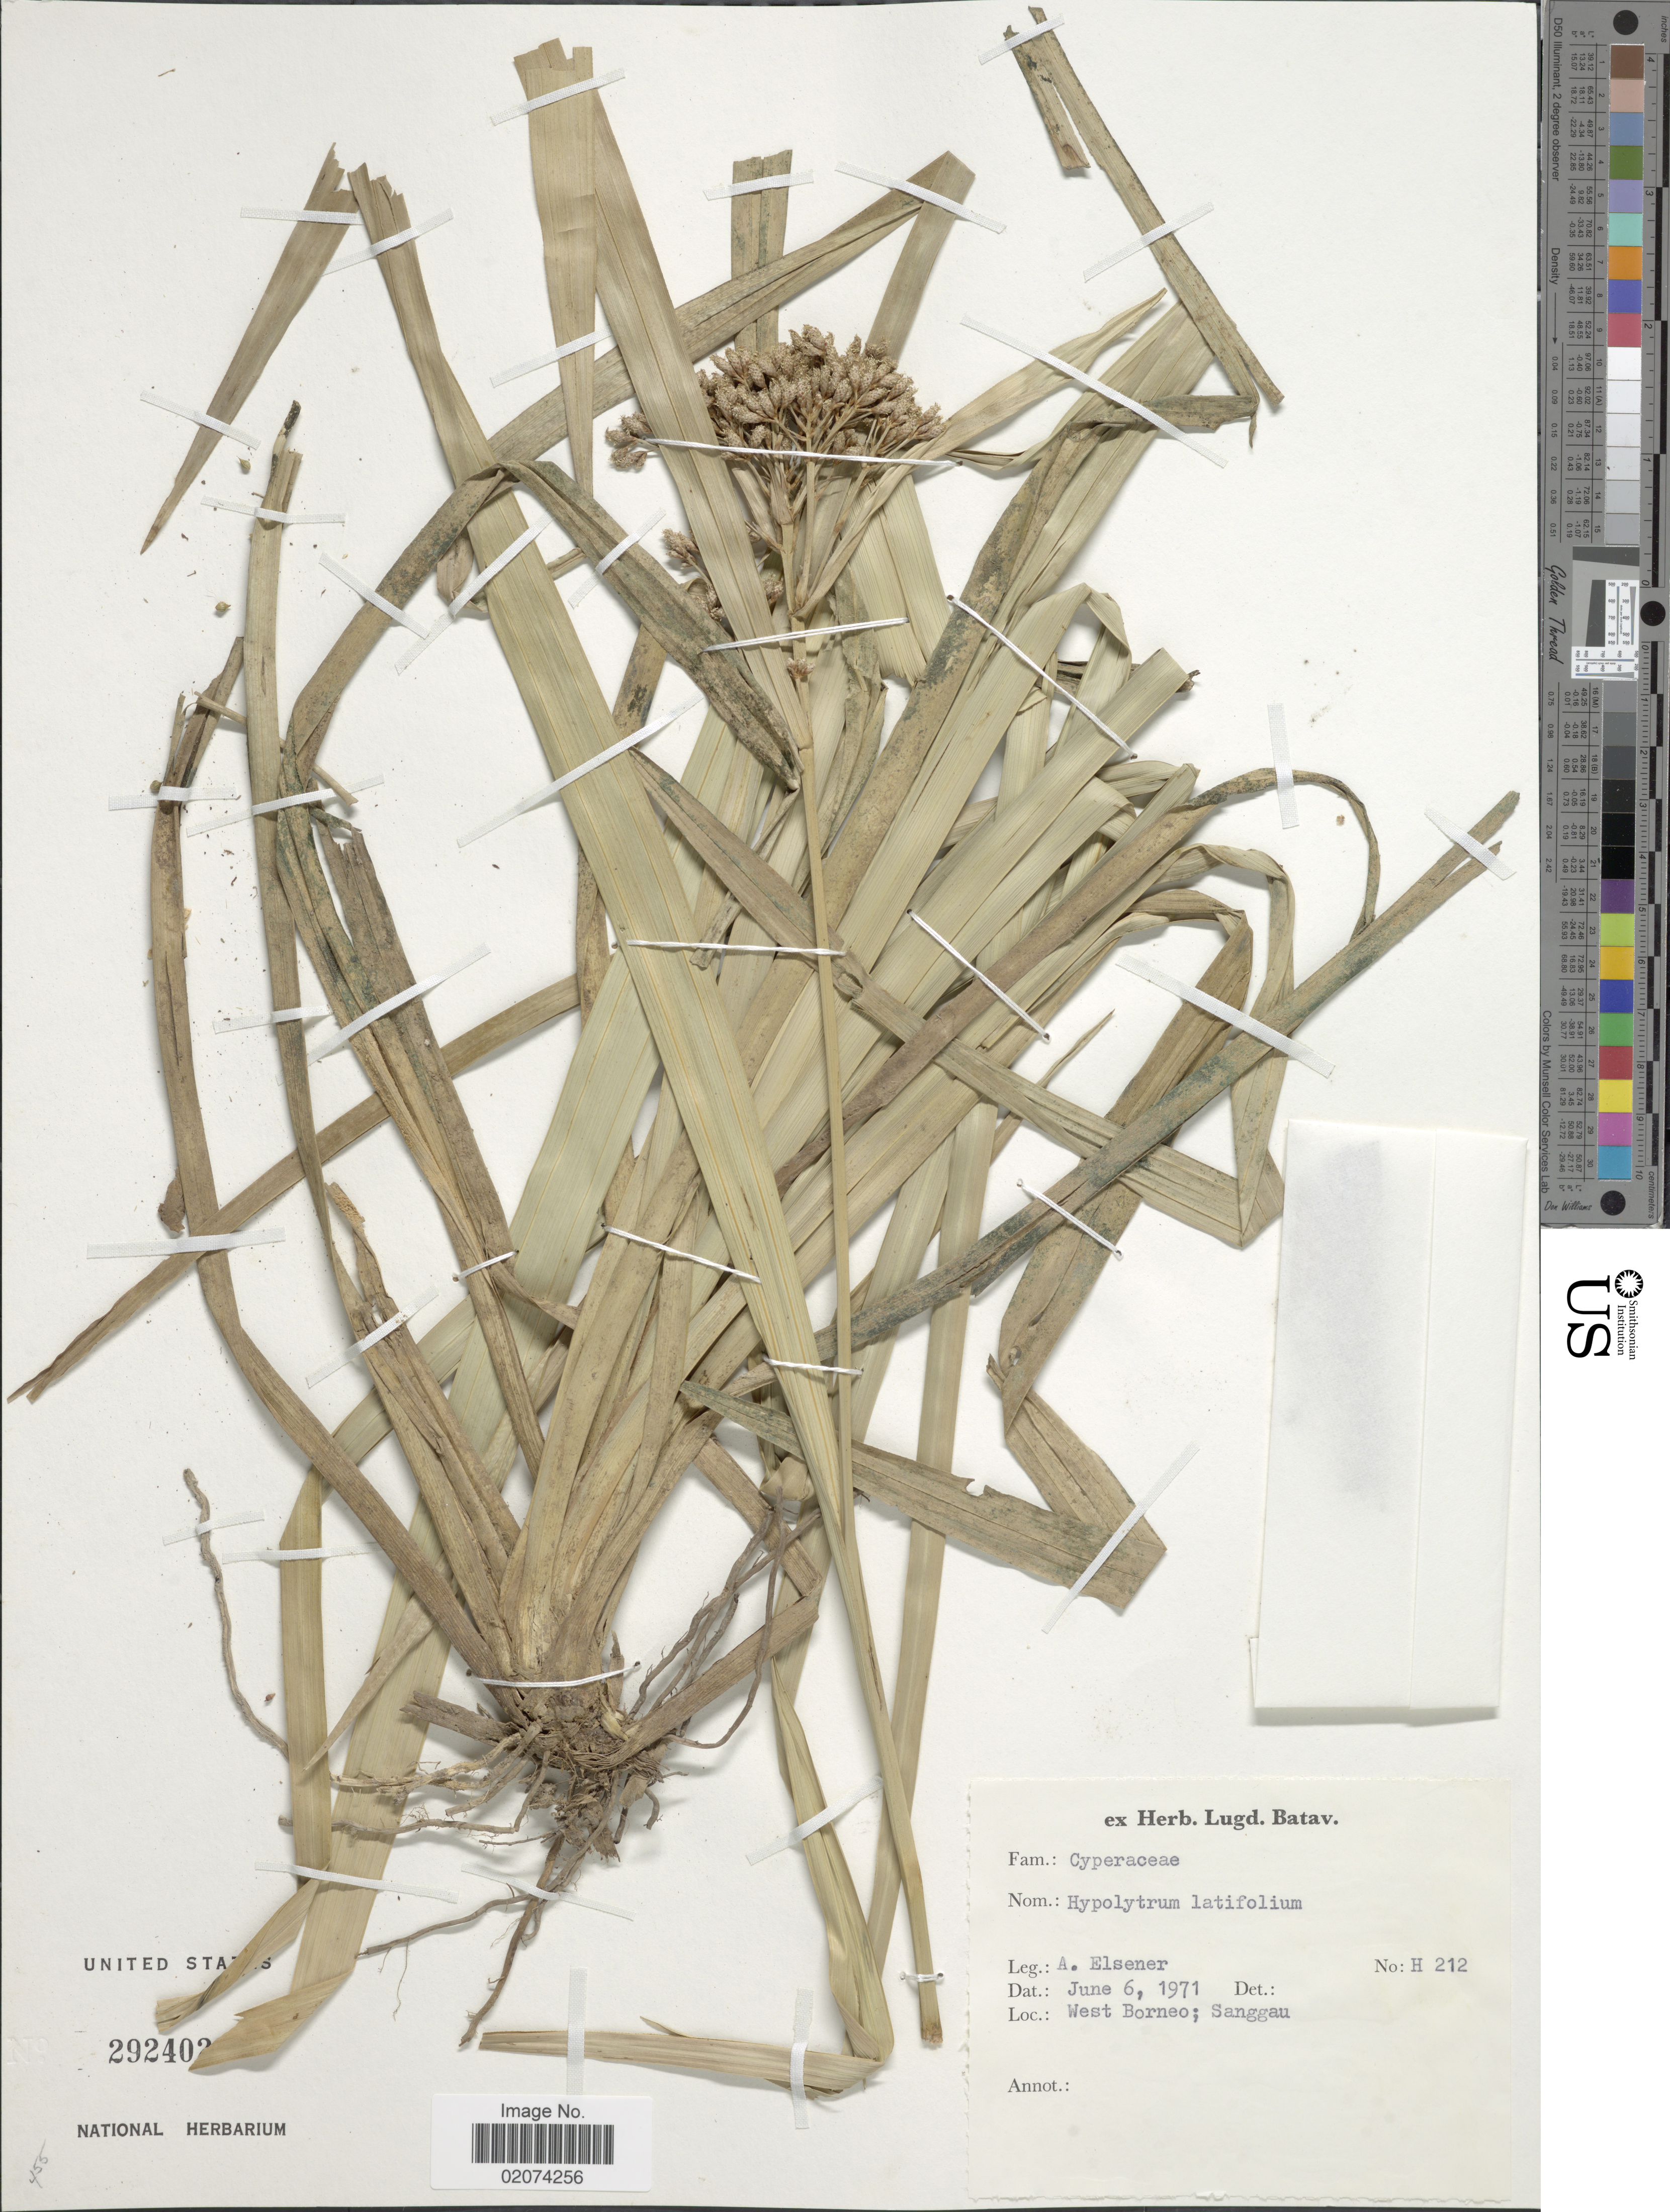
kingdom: Plantae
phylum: Tracheophyta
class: Liliopsida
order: Poales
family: Cyperaceae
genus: Hypolytrum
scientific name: Hypolytrum dissitiflorum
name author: Steud.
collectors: A. Elsener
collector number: H212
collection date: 1971-06-06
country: Indonesia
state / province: Kalimantan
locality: West Borneo; Sanggau